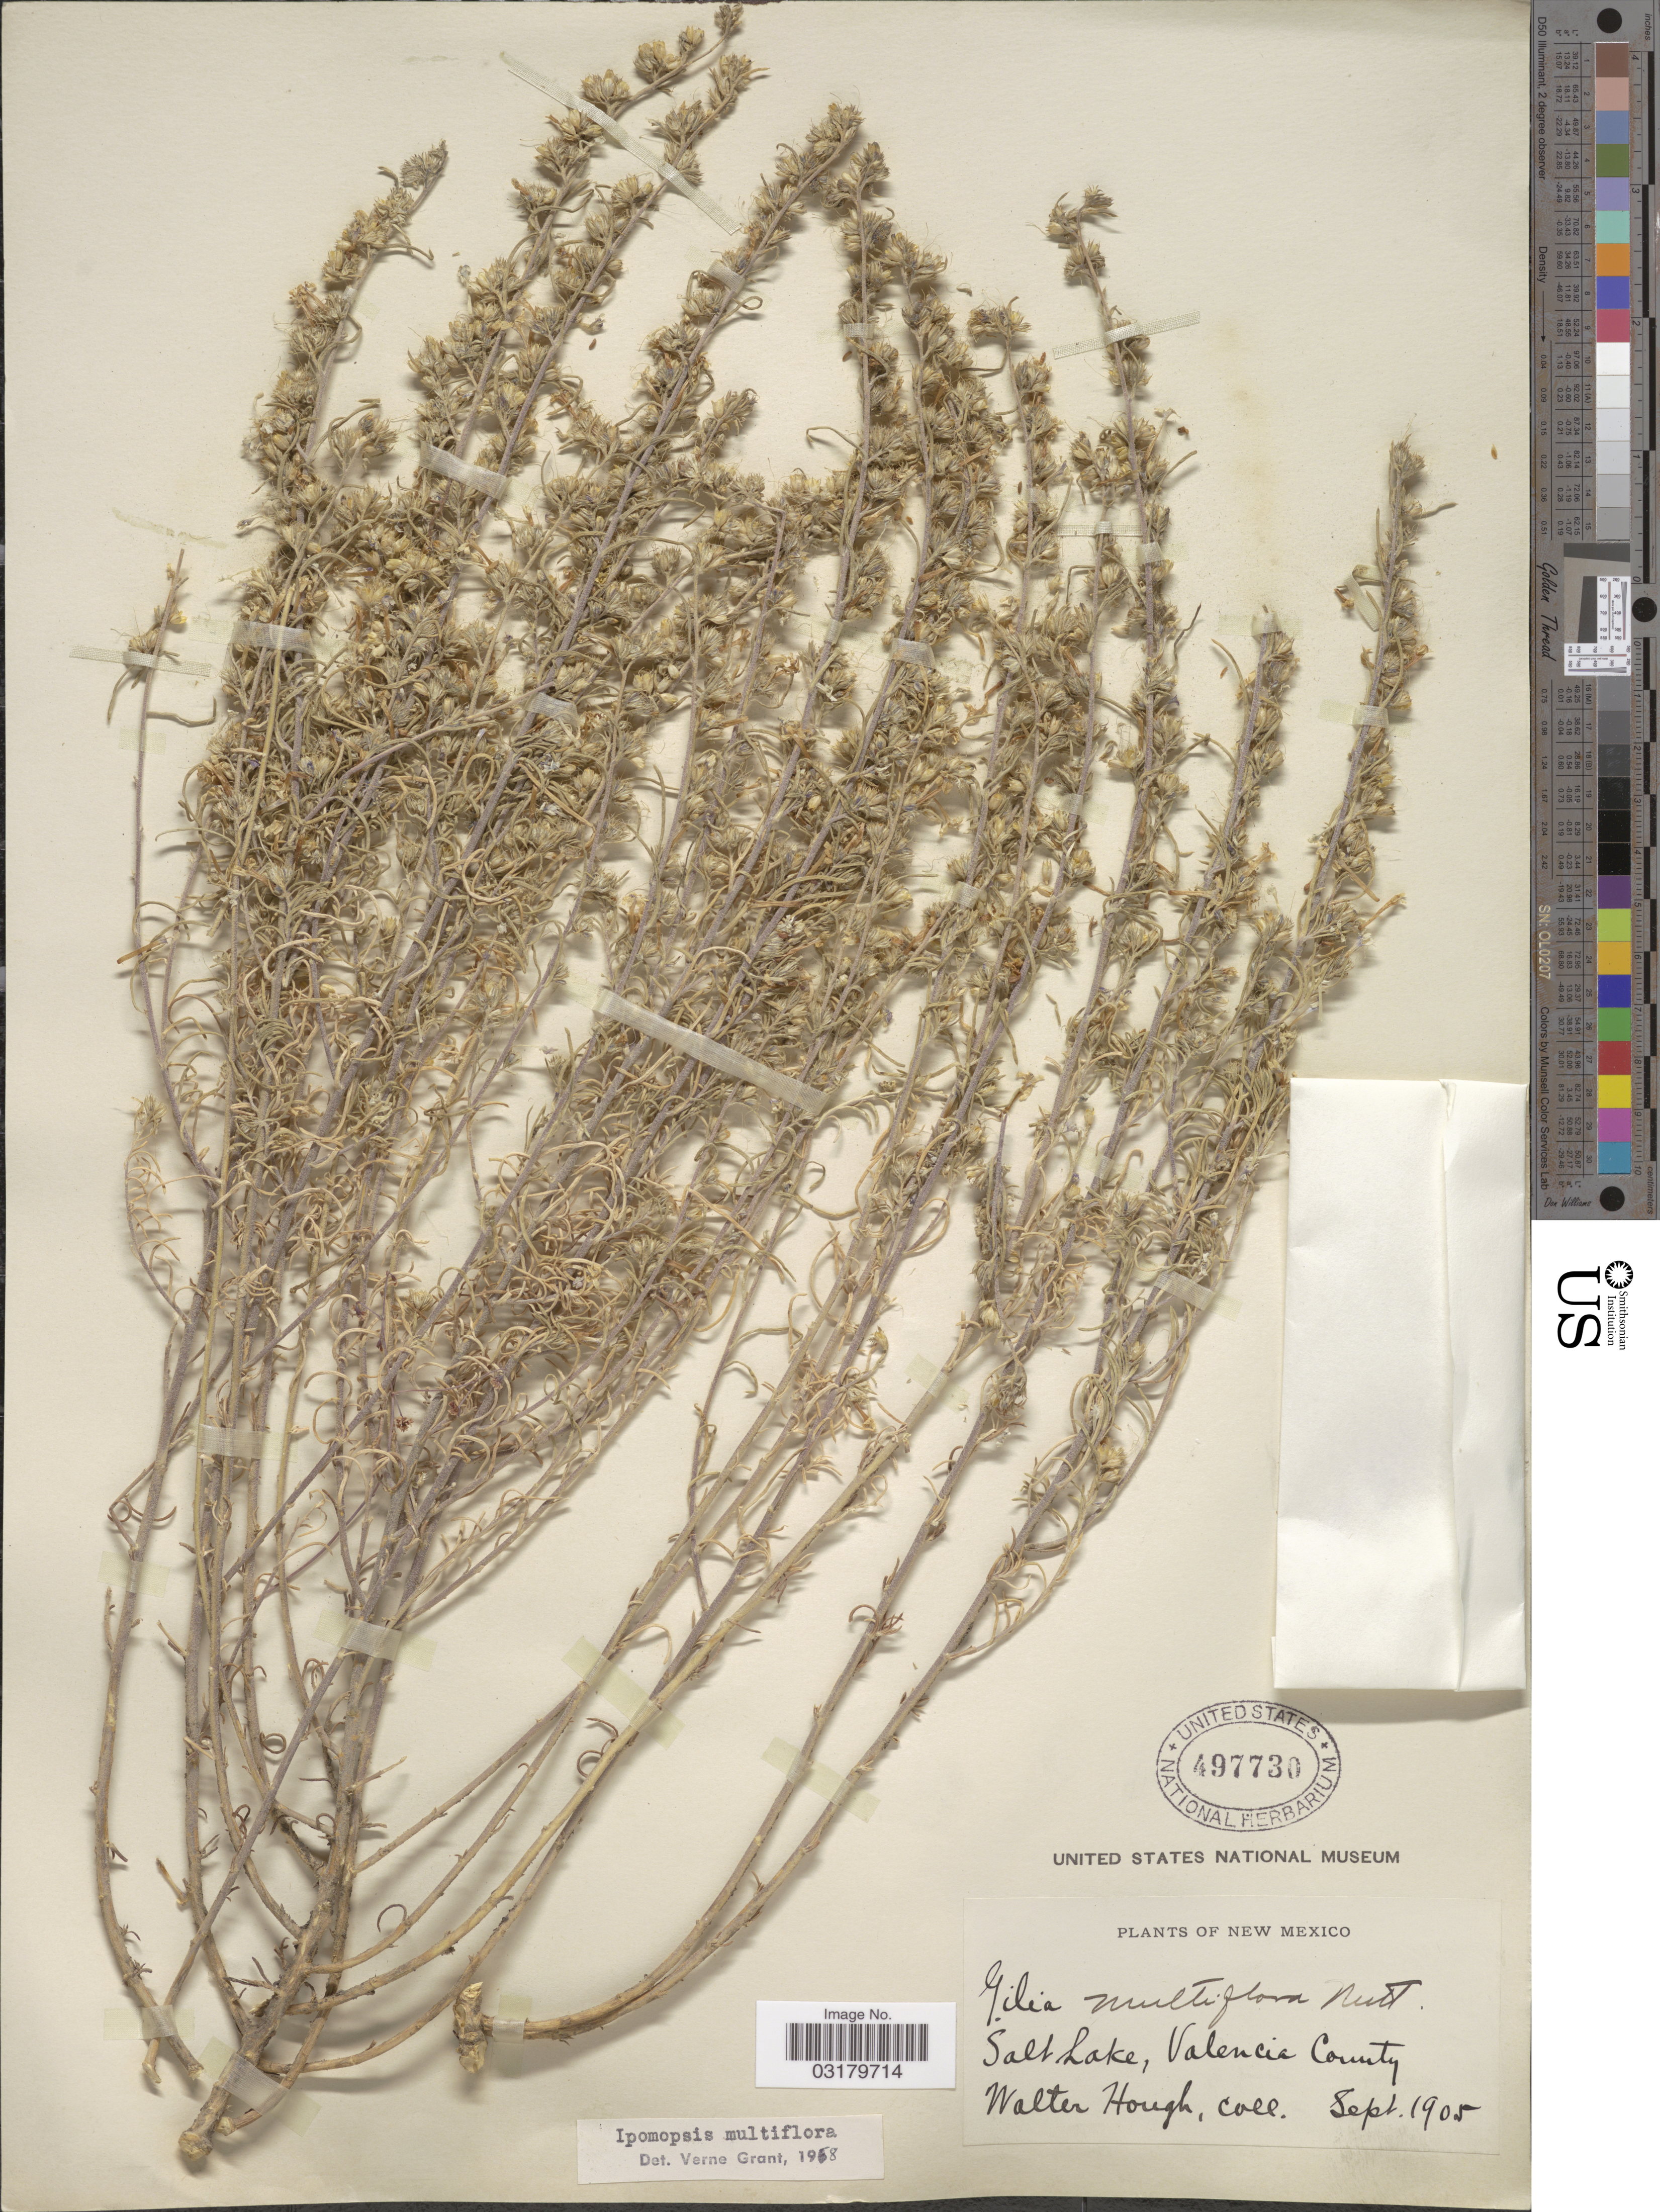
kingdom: Plantae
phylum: Tracheophyta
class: Magnoliopsida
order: Ericales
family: Polemoniaceae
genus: Ipomopsis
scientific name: Ipomopsis multiflora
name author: (Nutt.) V.E. Grant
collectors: W. Hough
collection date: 1905-09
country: United States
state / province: New Mexico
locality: Salt Lake, Valencia County.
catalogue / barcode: US 497730